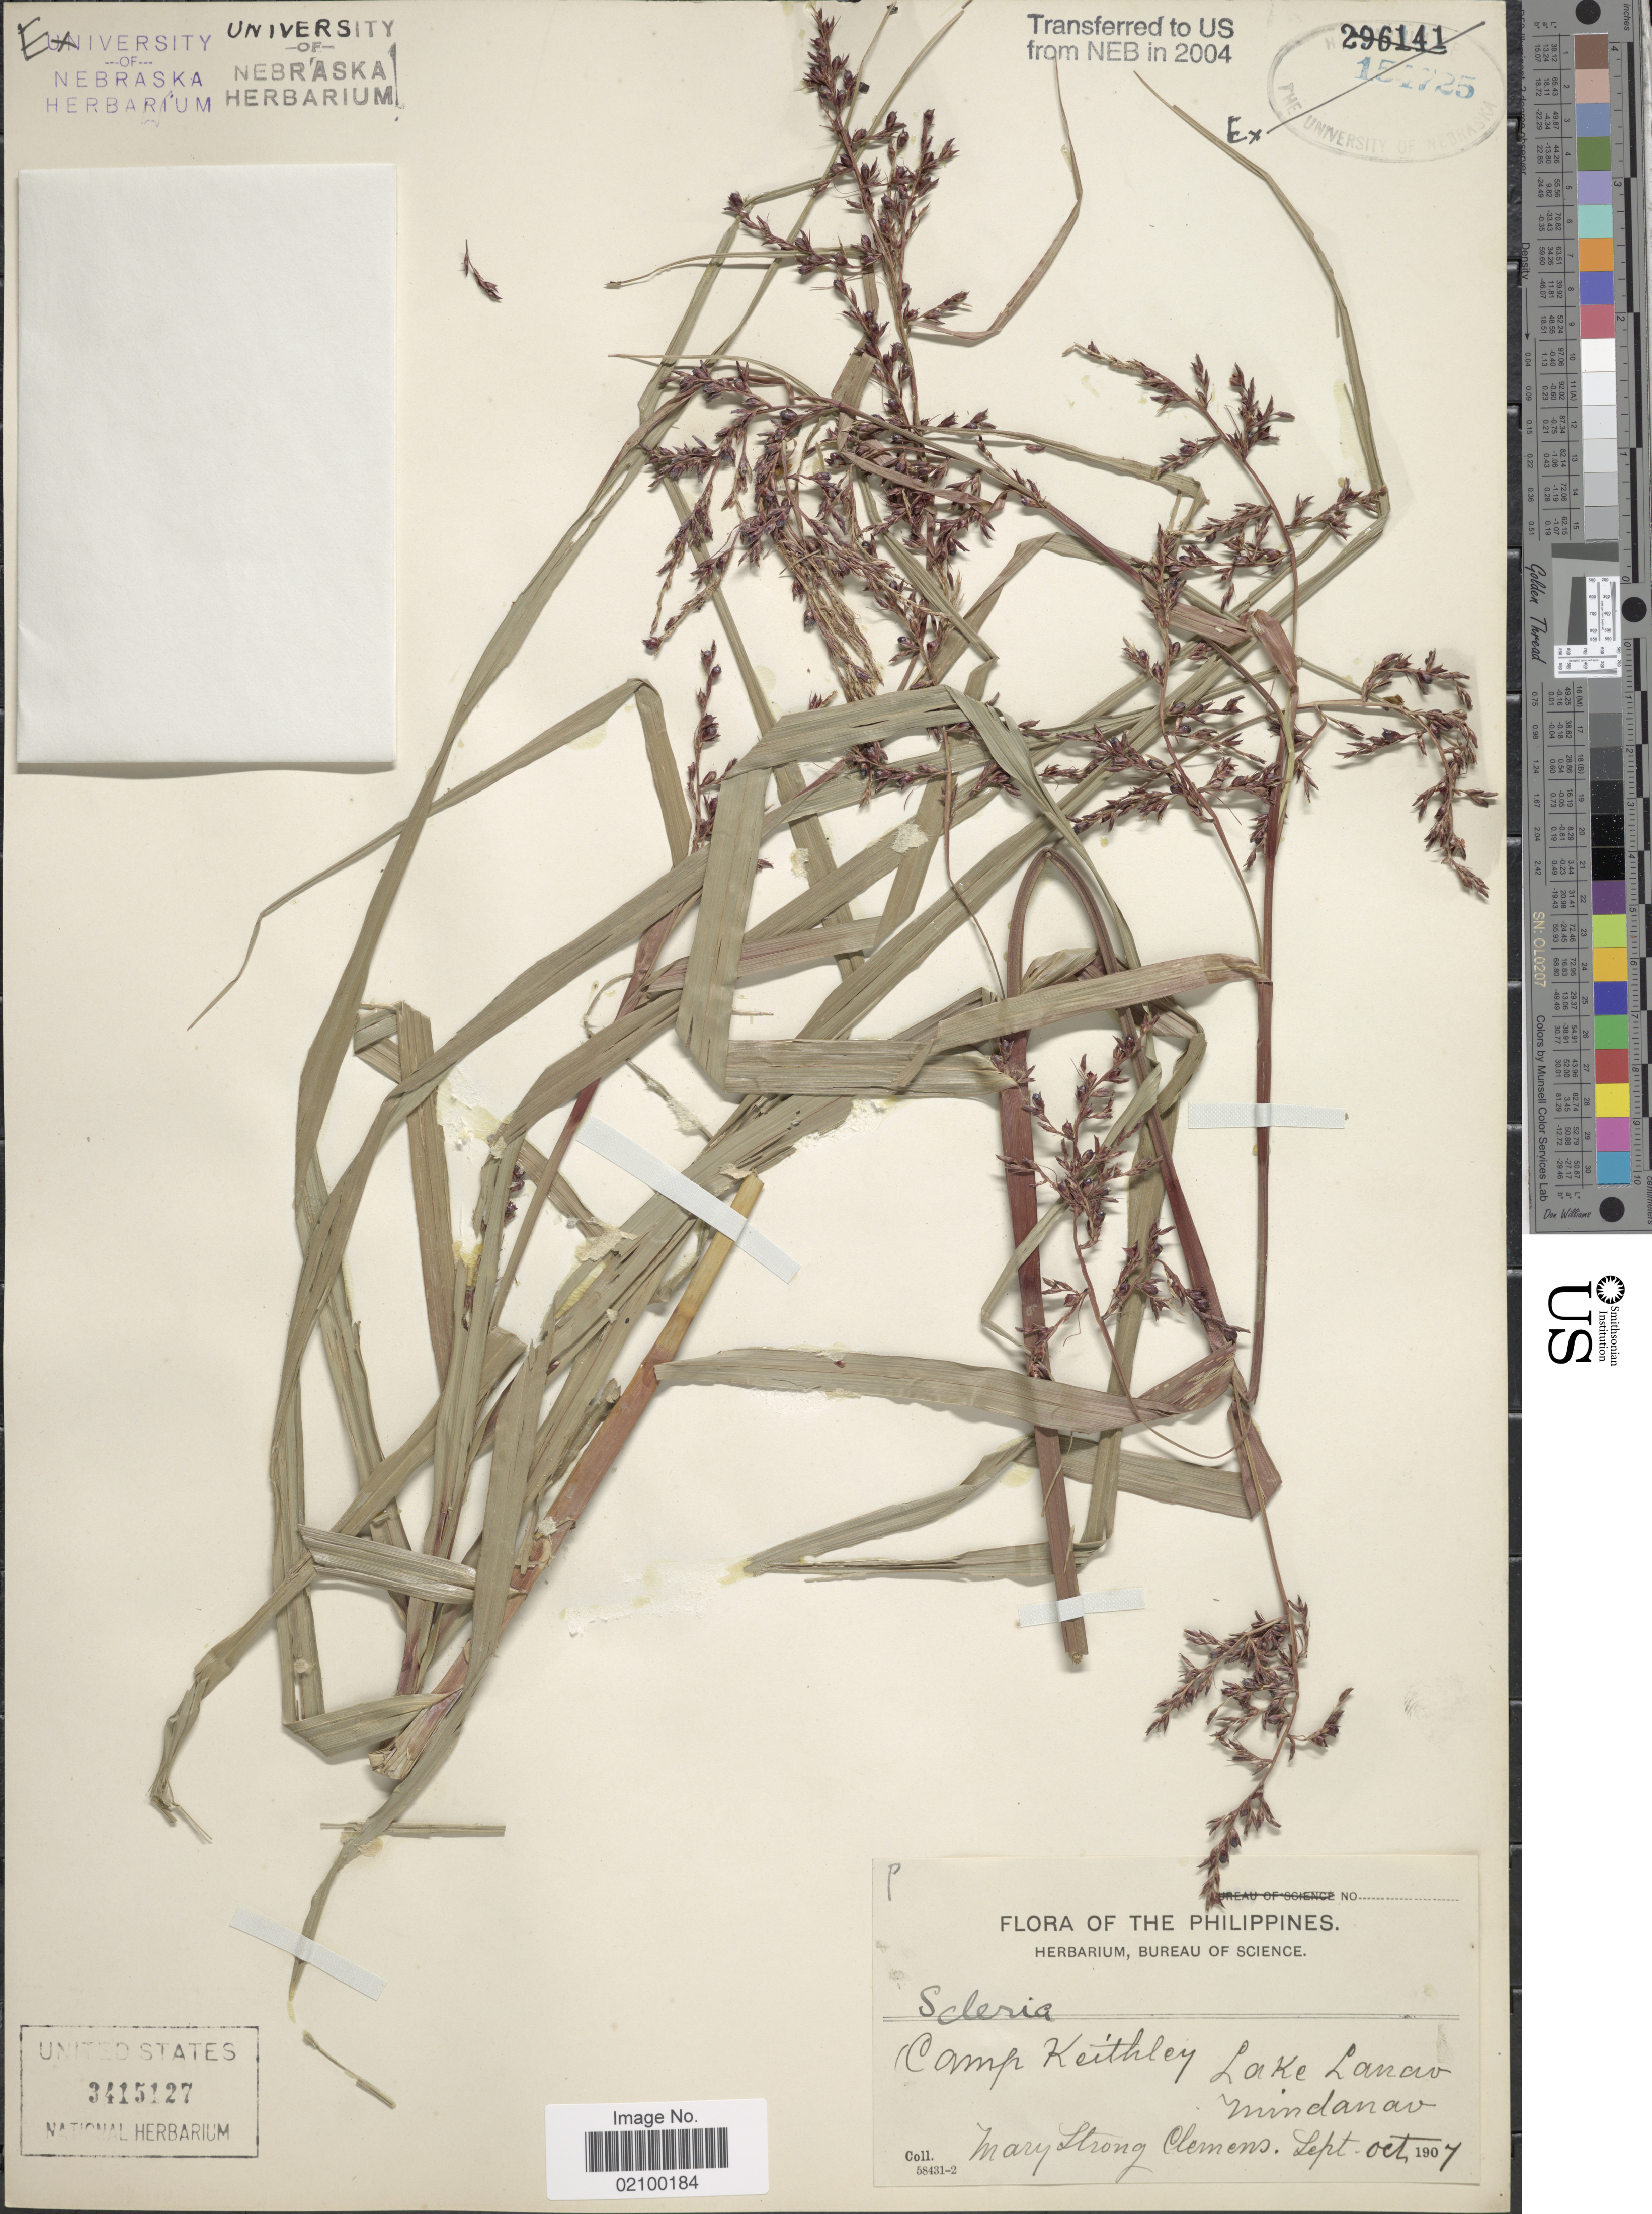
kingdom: Plantae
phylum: Tracheophyta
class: Liliopsida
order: Poales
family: Cyperaceae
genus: Scleria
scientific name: Scleria sp.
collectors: M. S. Clemens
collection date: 1907-09/1907-10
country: Philippines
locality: Camp Keithley Lake Lanao. Mindanao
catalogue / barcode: US 3415127